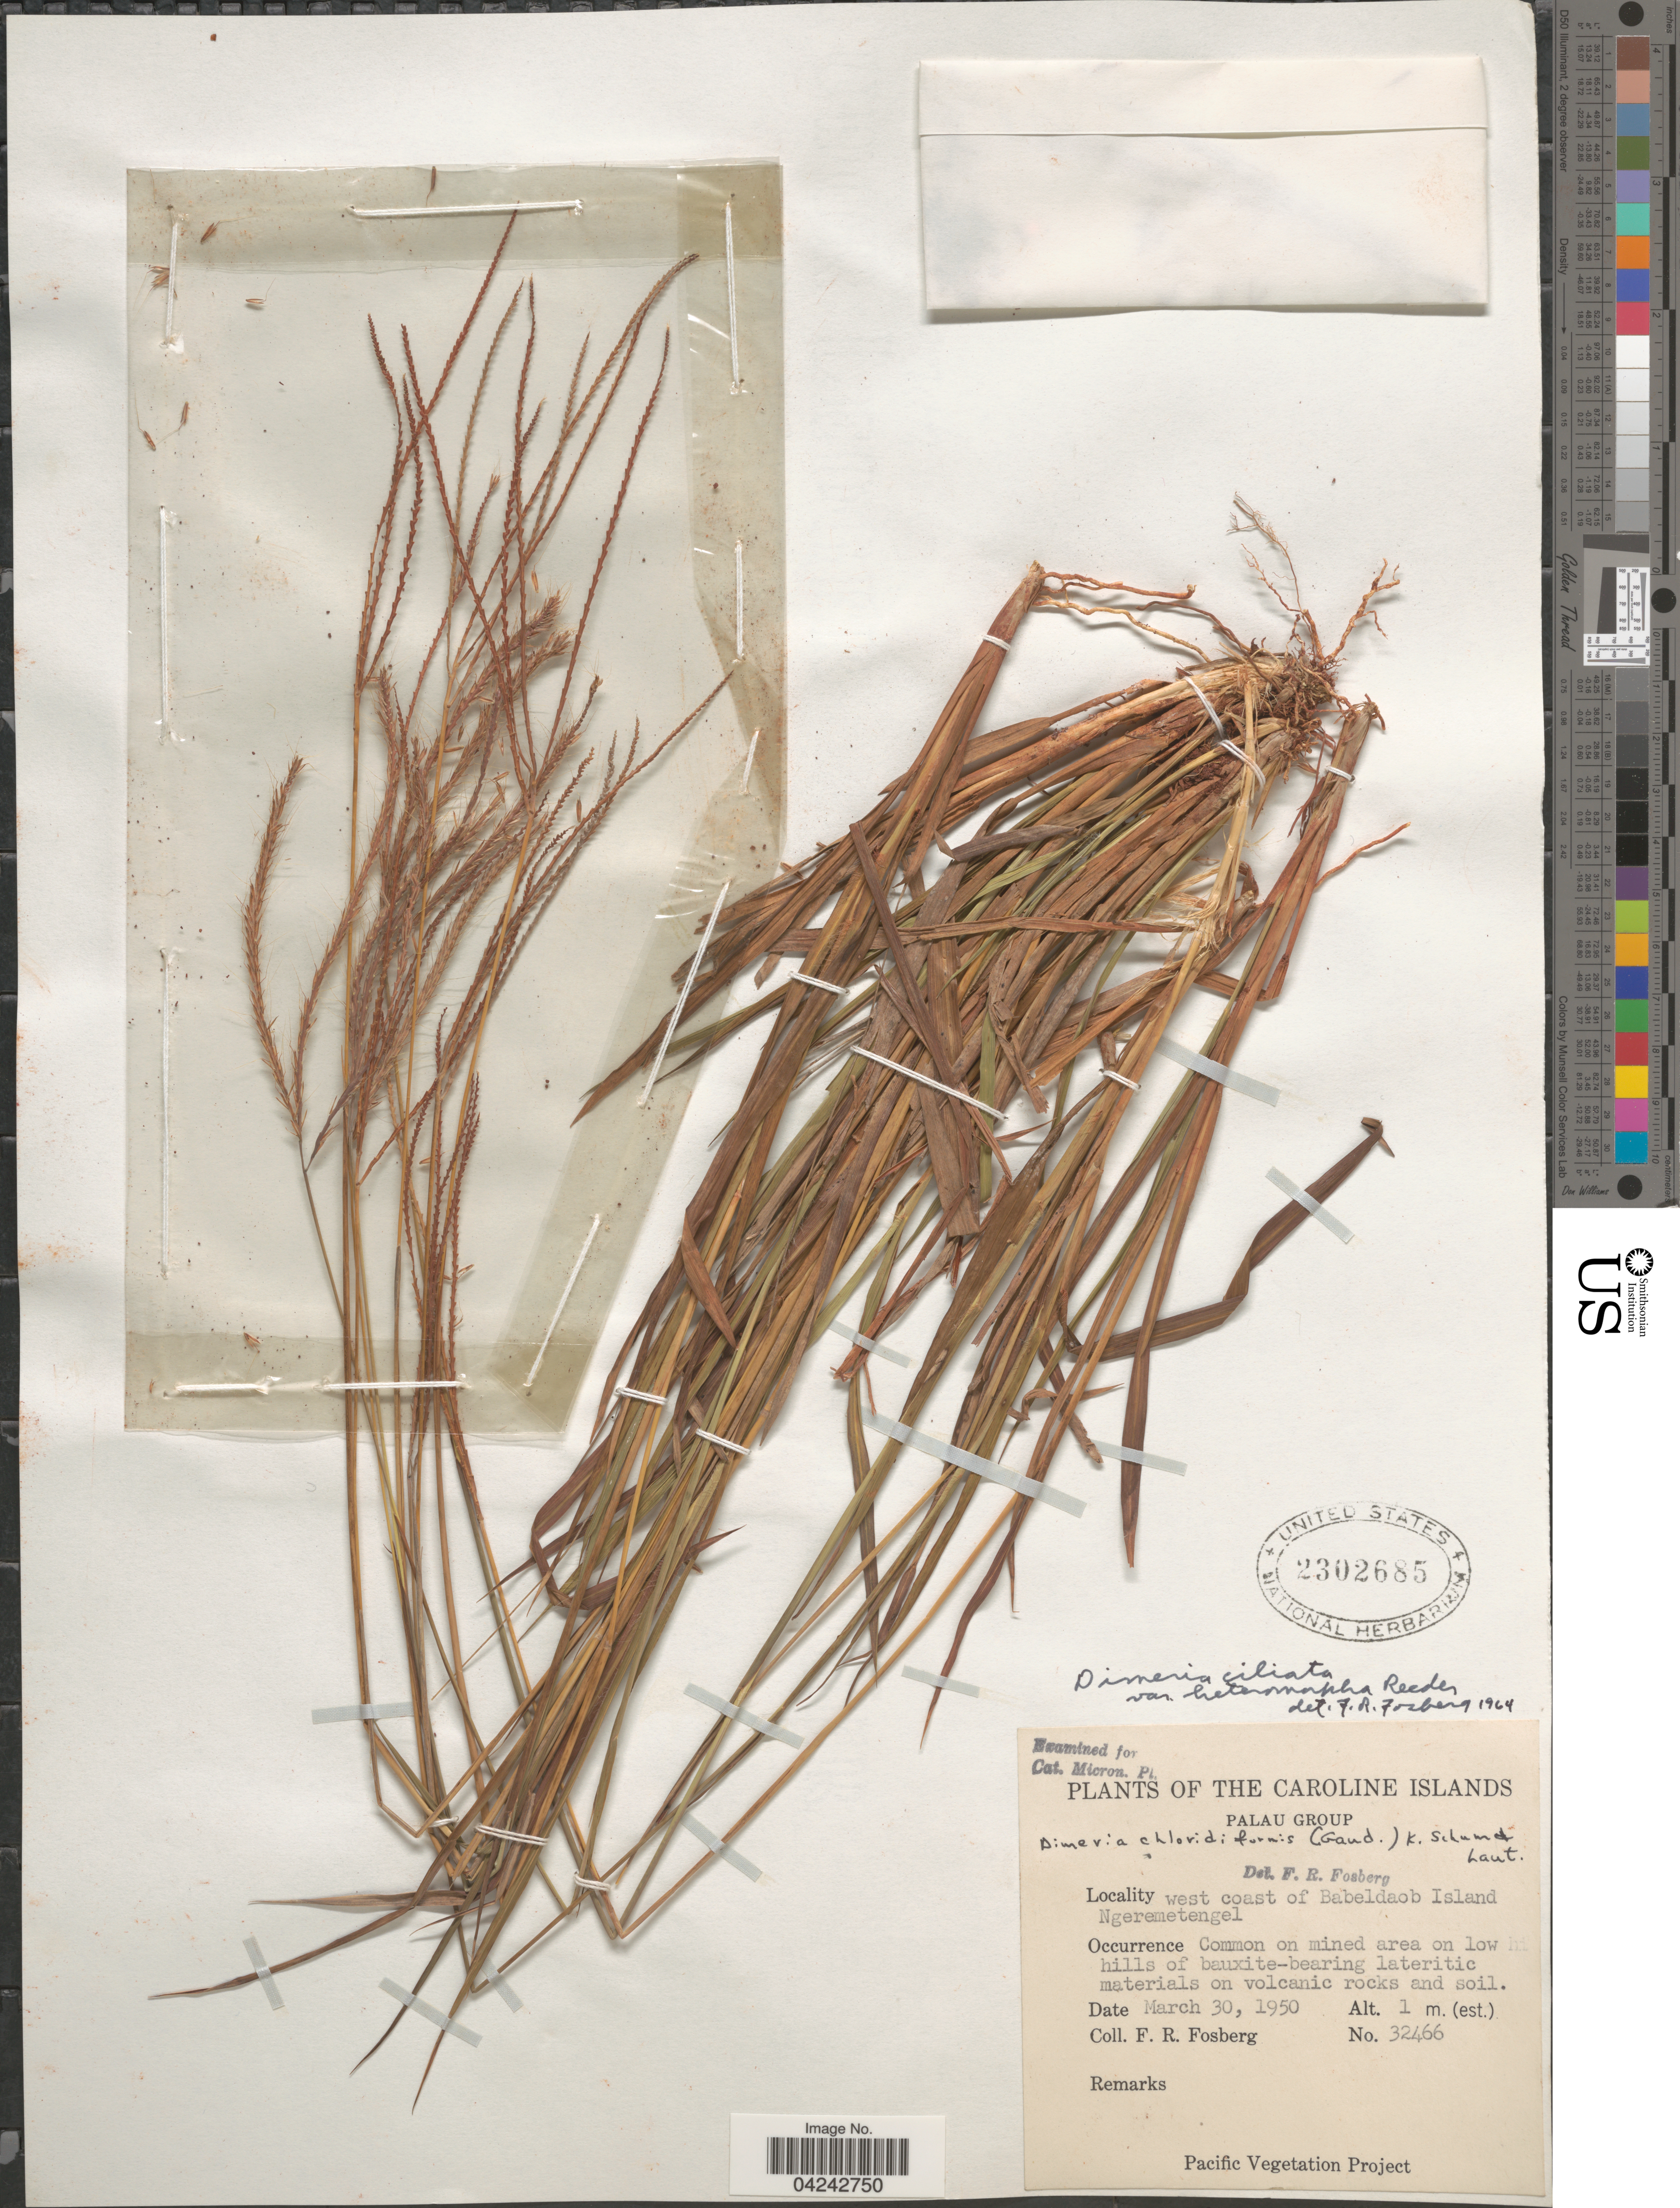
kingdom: Plantae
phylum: Tracheophyta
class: Liliopsida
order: Poales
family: Poaceae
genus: Dimeria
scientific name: Dimeria chloridiformis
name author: (Gaudich.) Schum. & Lauterb.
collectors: F. R. Fosberg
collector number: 32466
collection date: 1950-03-30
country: Palau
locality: The Caroline Islands. Palau Group. West coast of Babeldaob Island. Ngeremetengel.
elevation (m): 1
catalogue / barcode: US 2302685